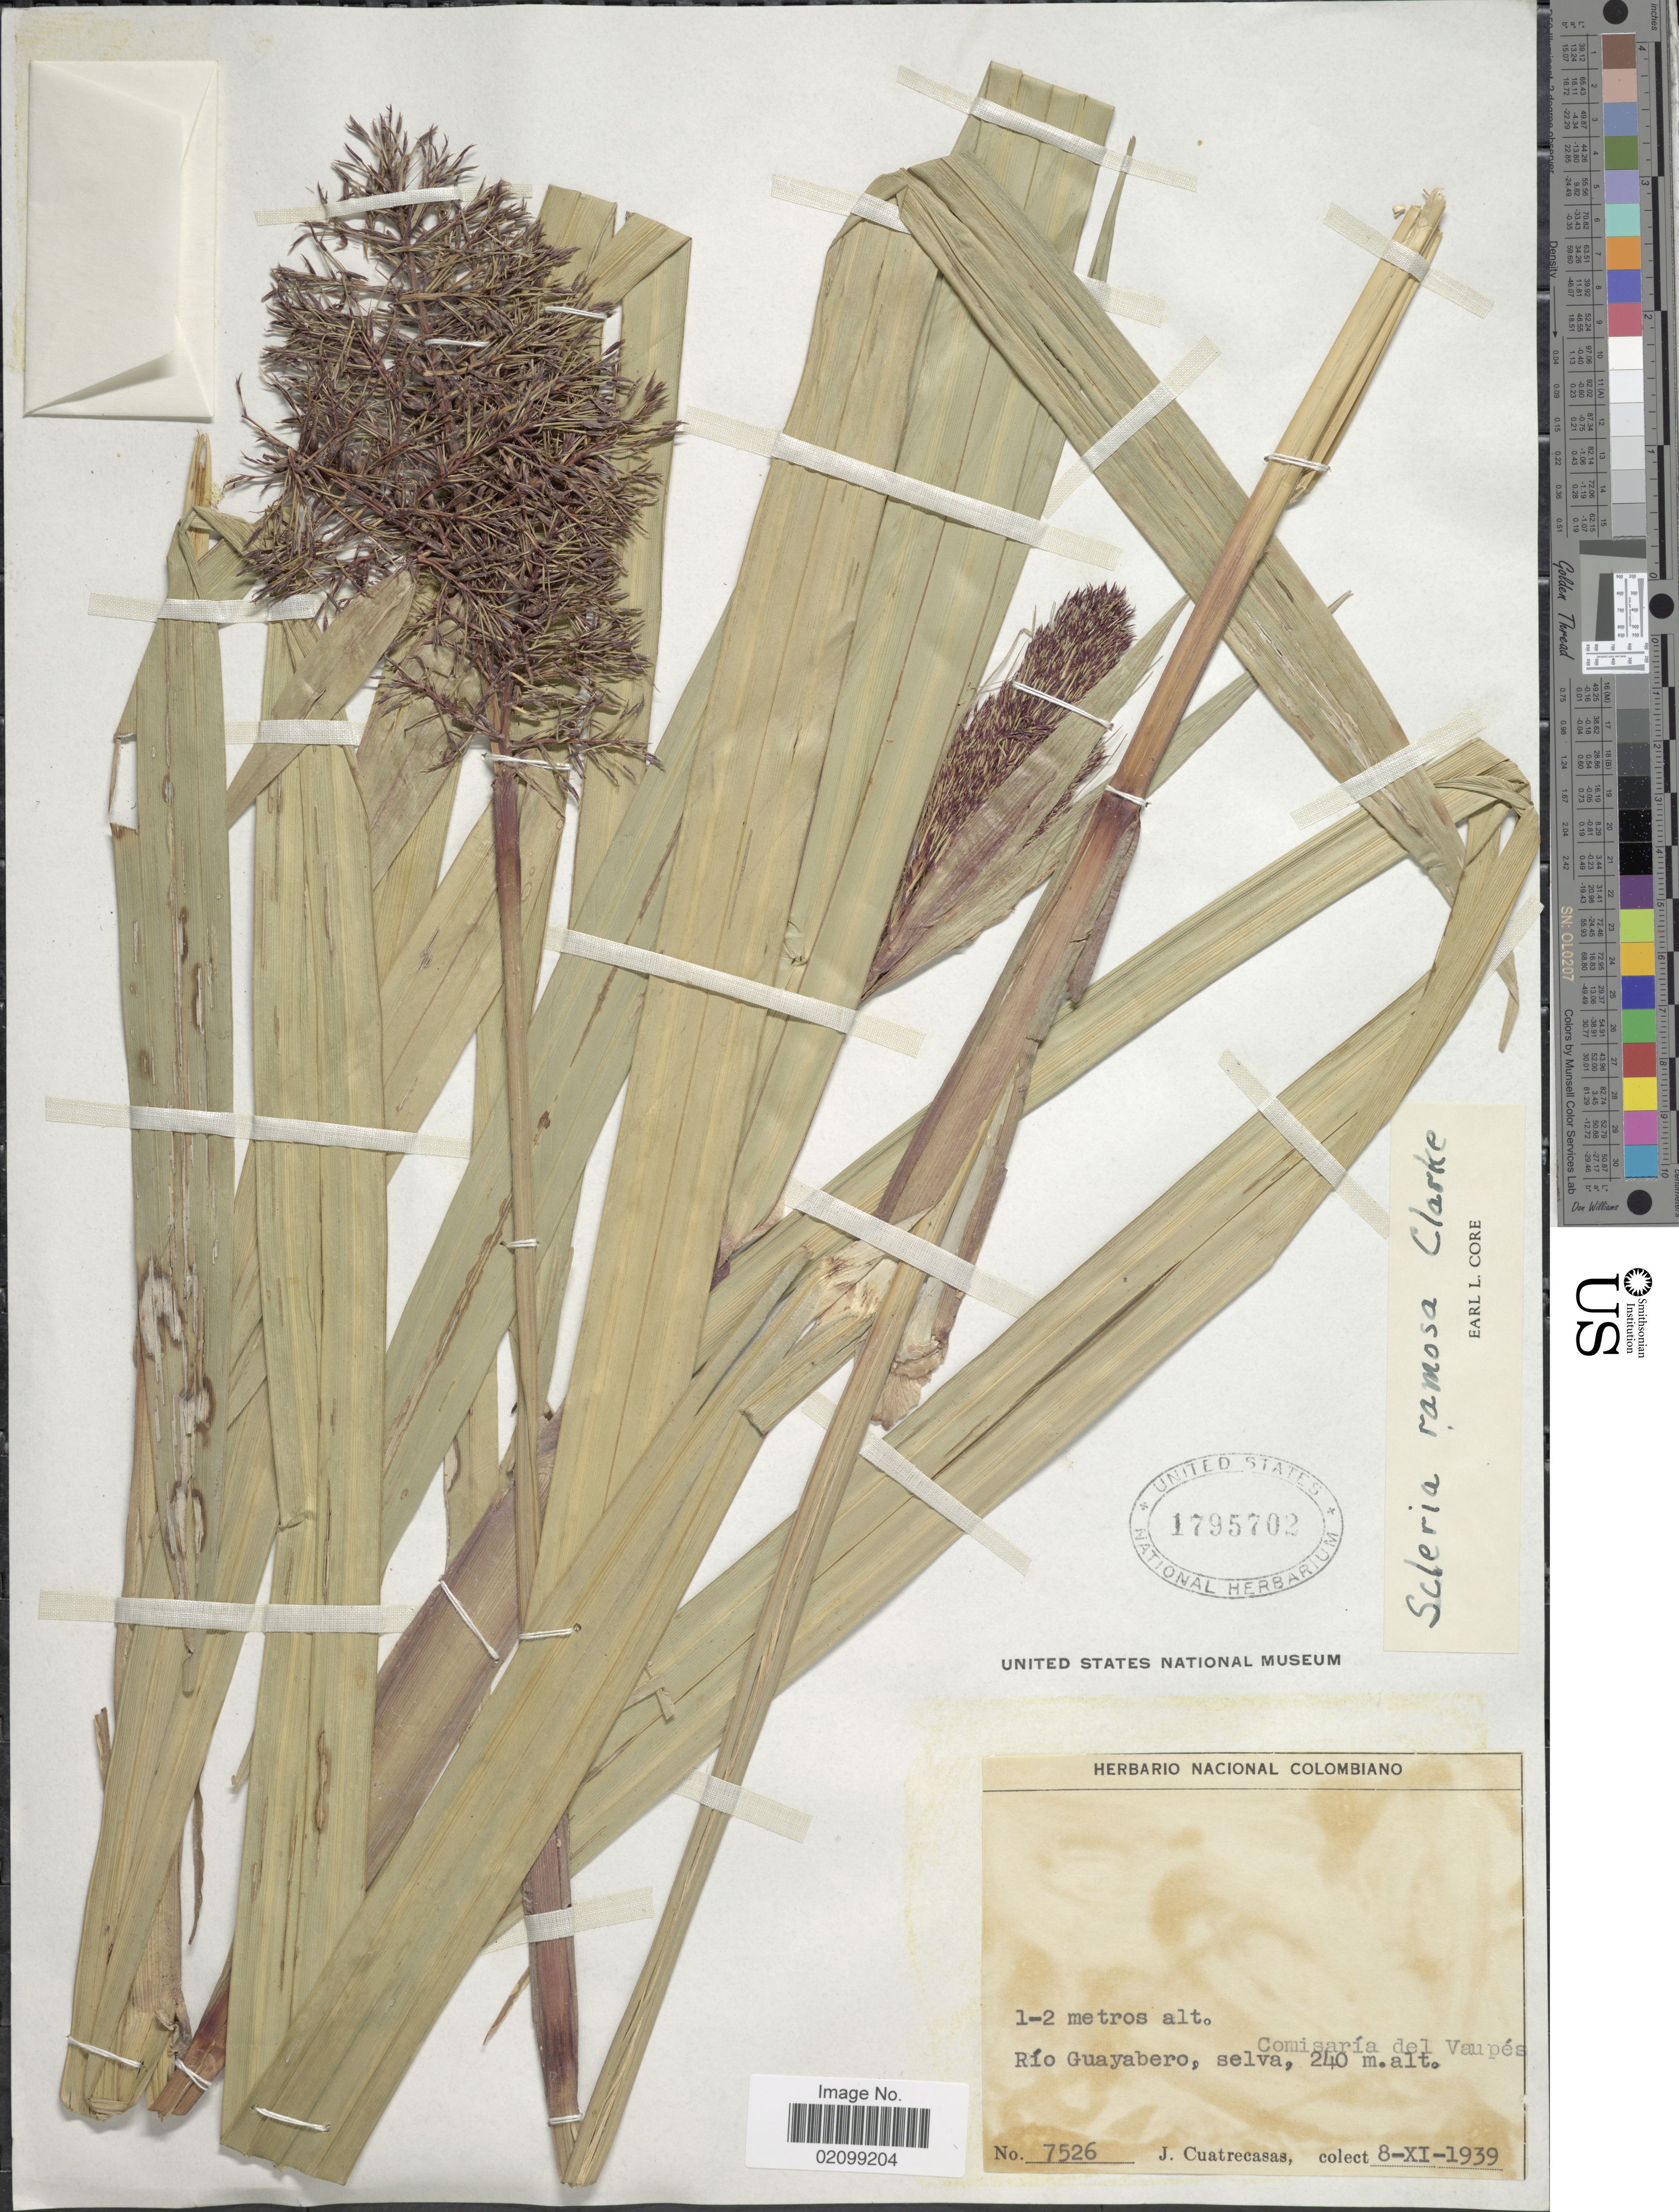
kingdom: Plantae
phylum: Tracheophyta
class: Liliopsida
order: Poales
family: Cyperaceae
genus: Scleria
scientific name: Scleria ramosa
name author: C.B. Clarke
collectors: J. Cuatrecasas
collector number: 7526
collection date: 1939-09-08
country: Colombia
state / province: Vaupés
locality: Rio Guayabero, selva. Comisario del Vaupes.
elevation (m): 240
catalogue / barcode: US 1795702